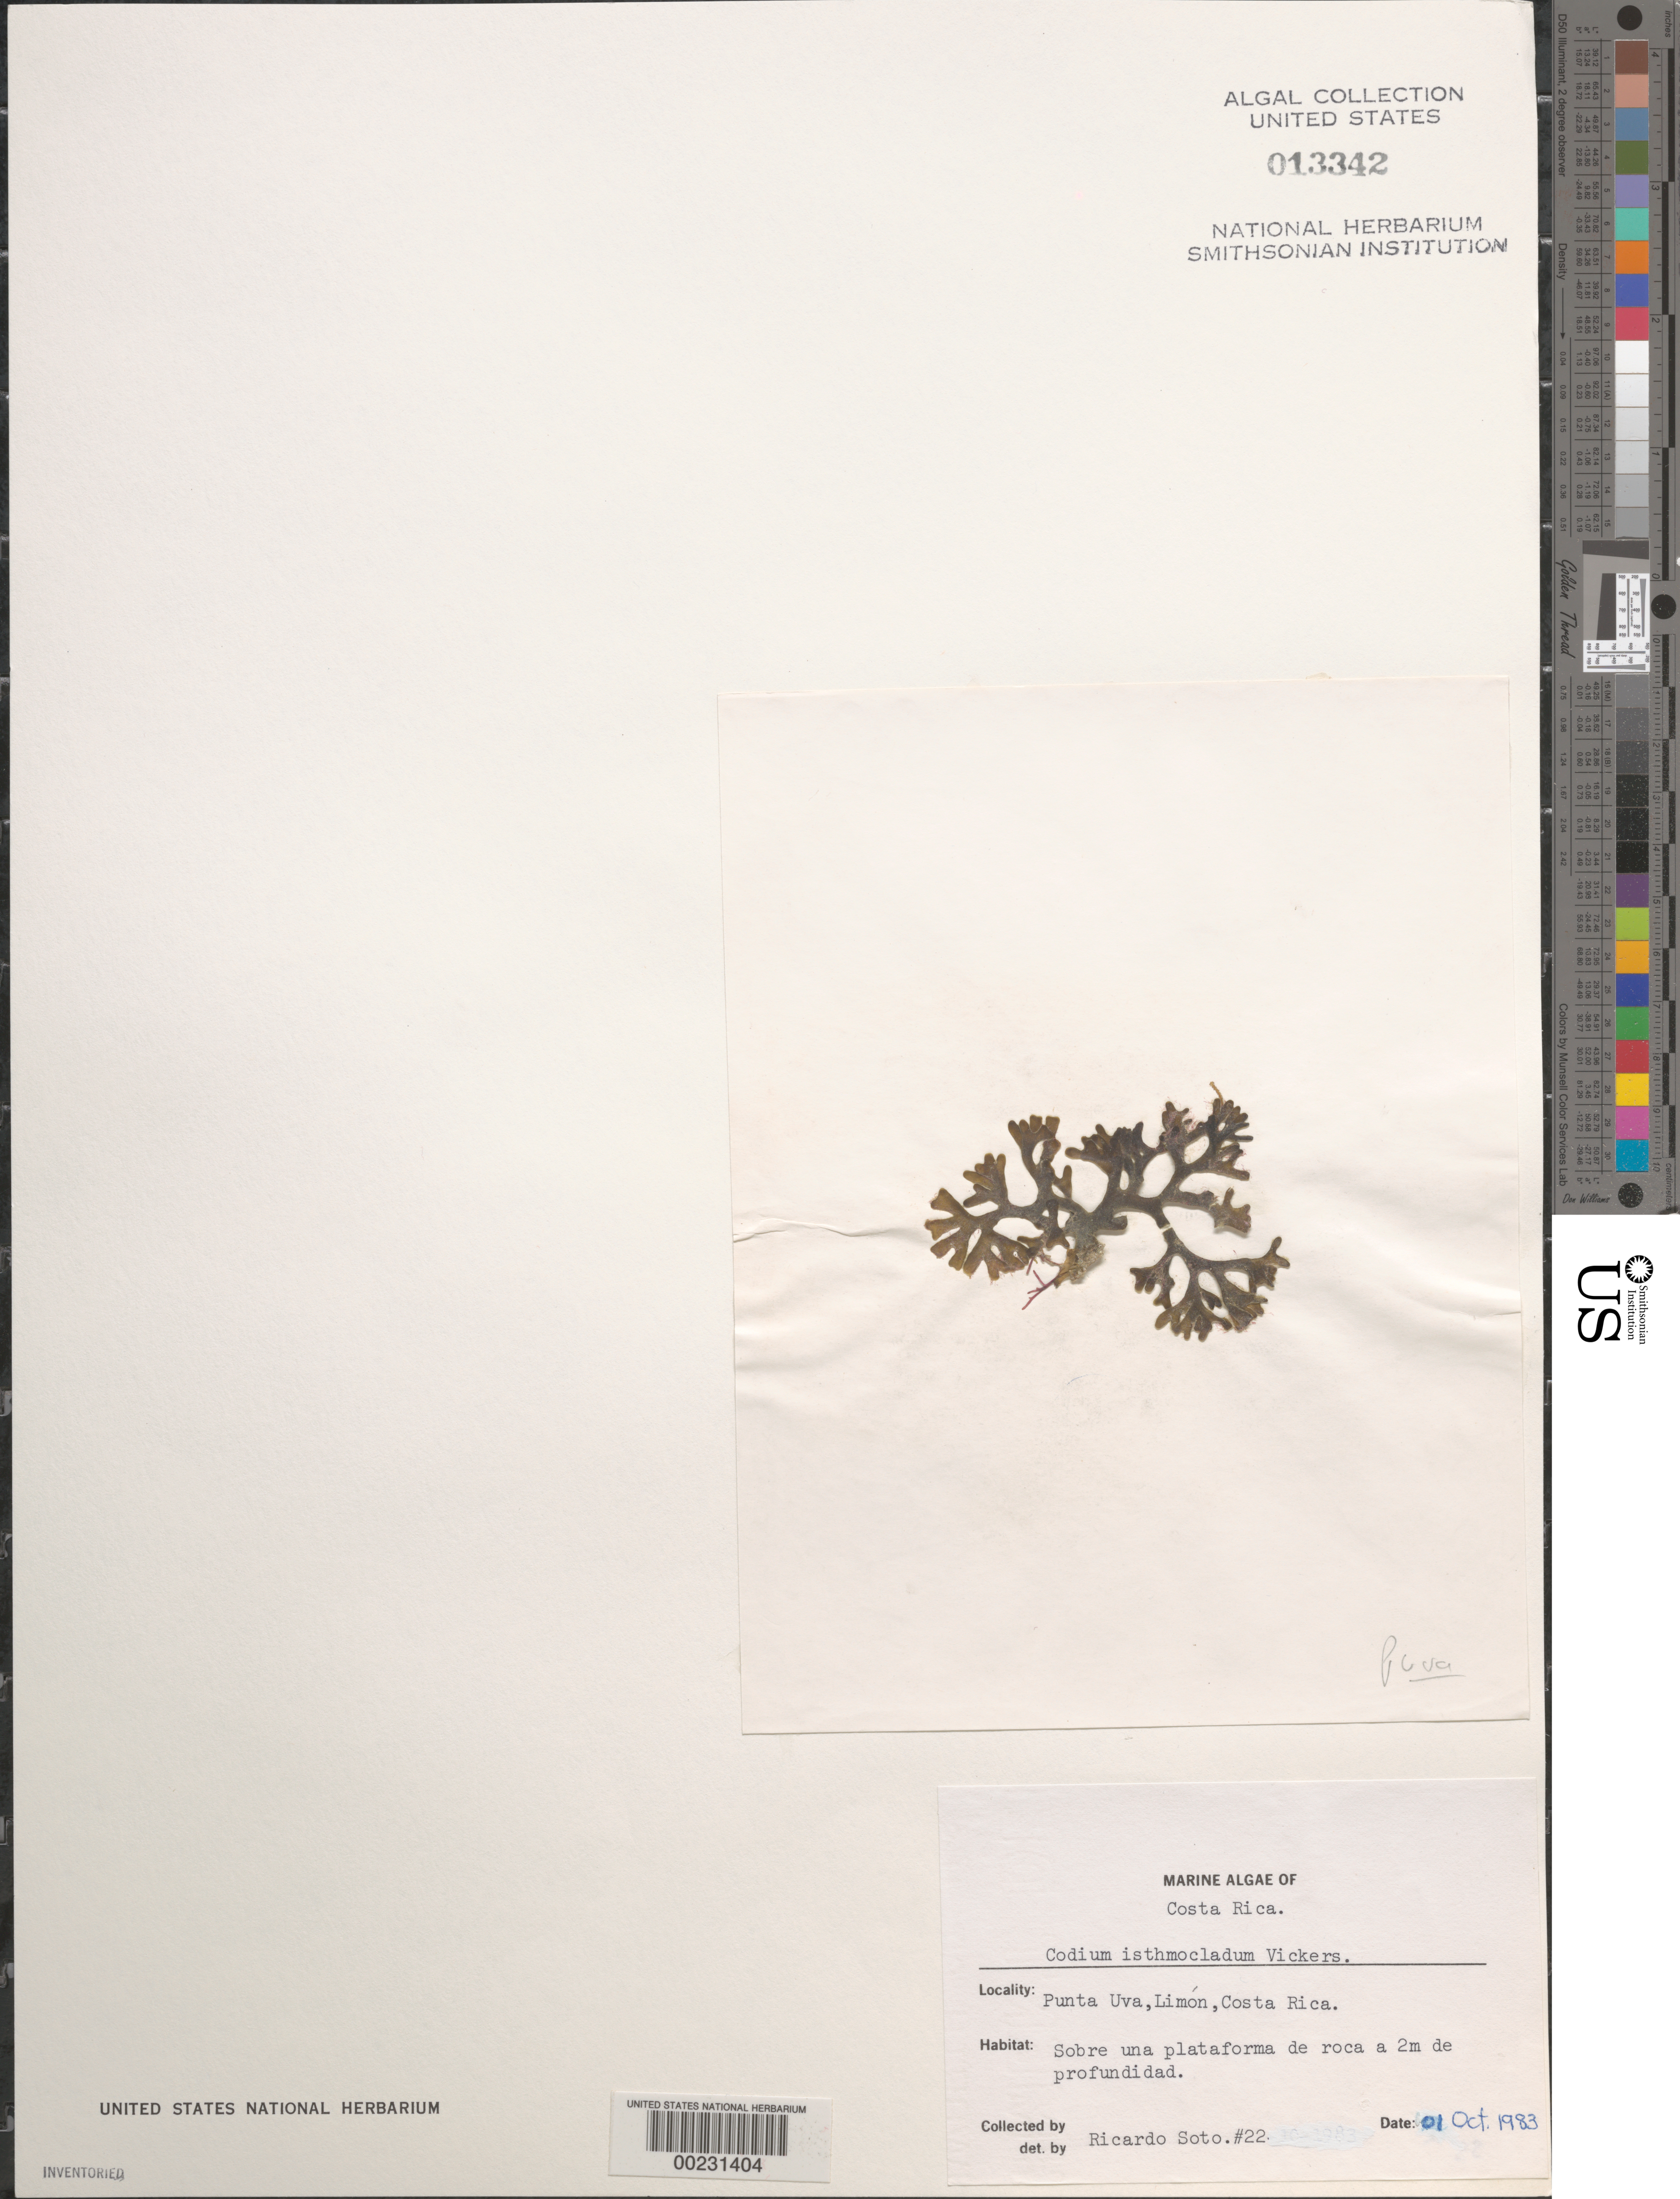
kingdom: Plantae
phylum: Chlorophyta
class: Ulvophyceae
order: Bryopsidales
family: Codiaceae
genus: Codium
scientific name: Codium isthmocladum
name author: Vickers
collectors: R. Soto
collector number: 22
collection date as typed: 01 Oct 1983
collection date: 1983-10-01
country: Costa Rica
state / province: Limón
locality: Punta uva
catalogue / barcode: US 13342